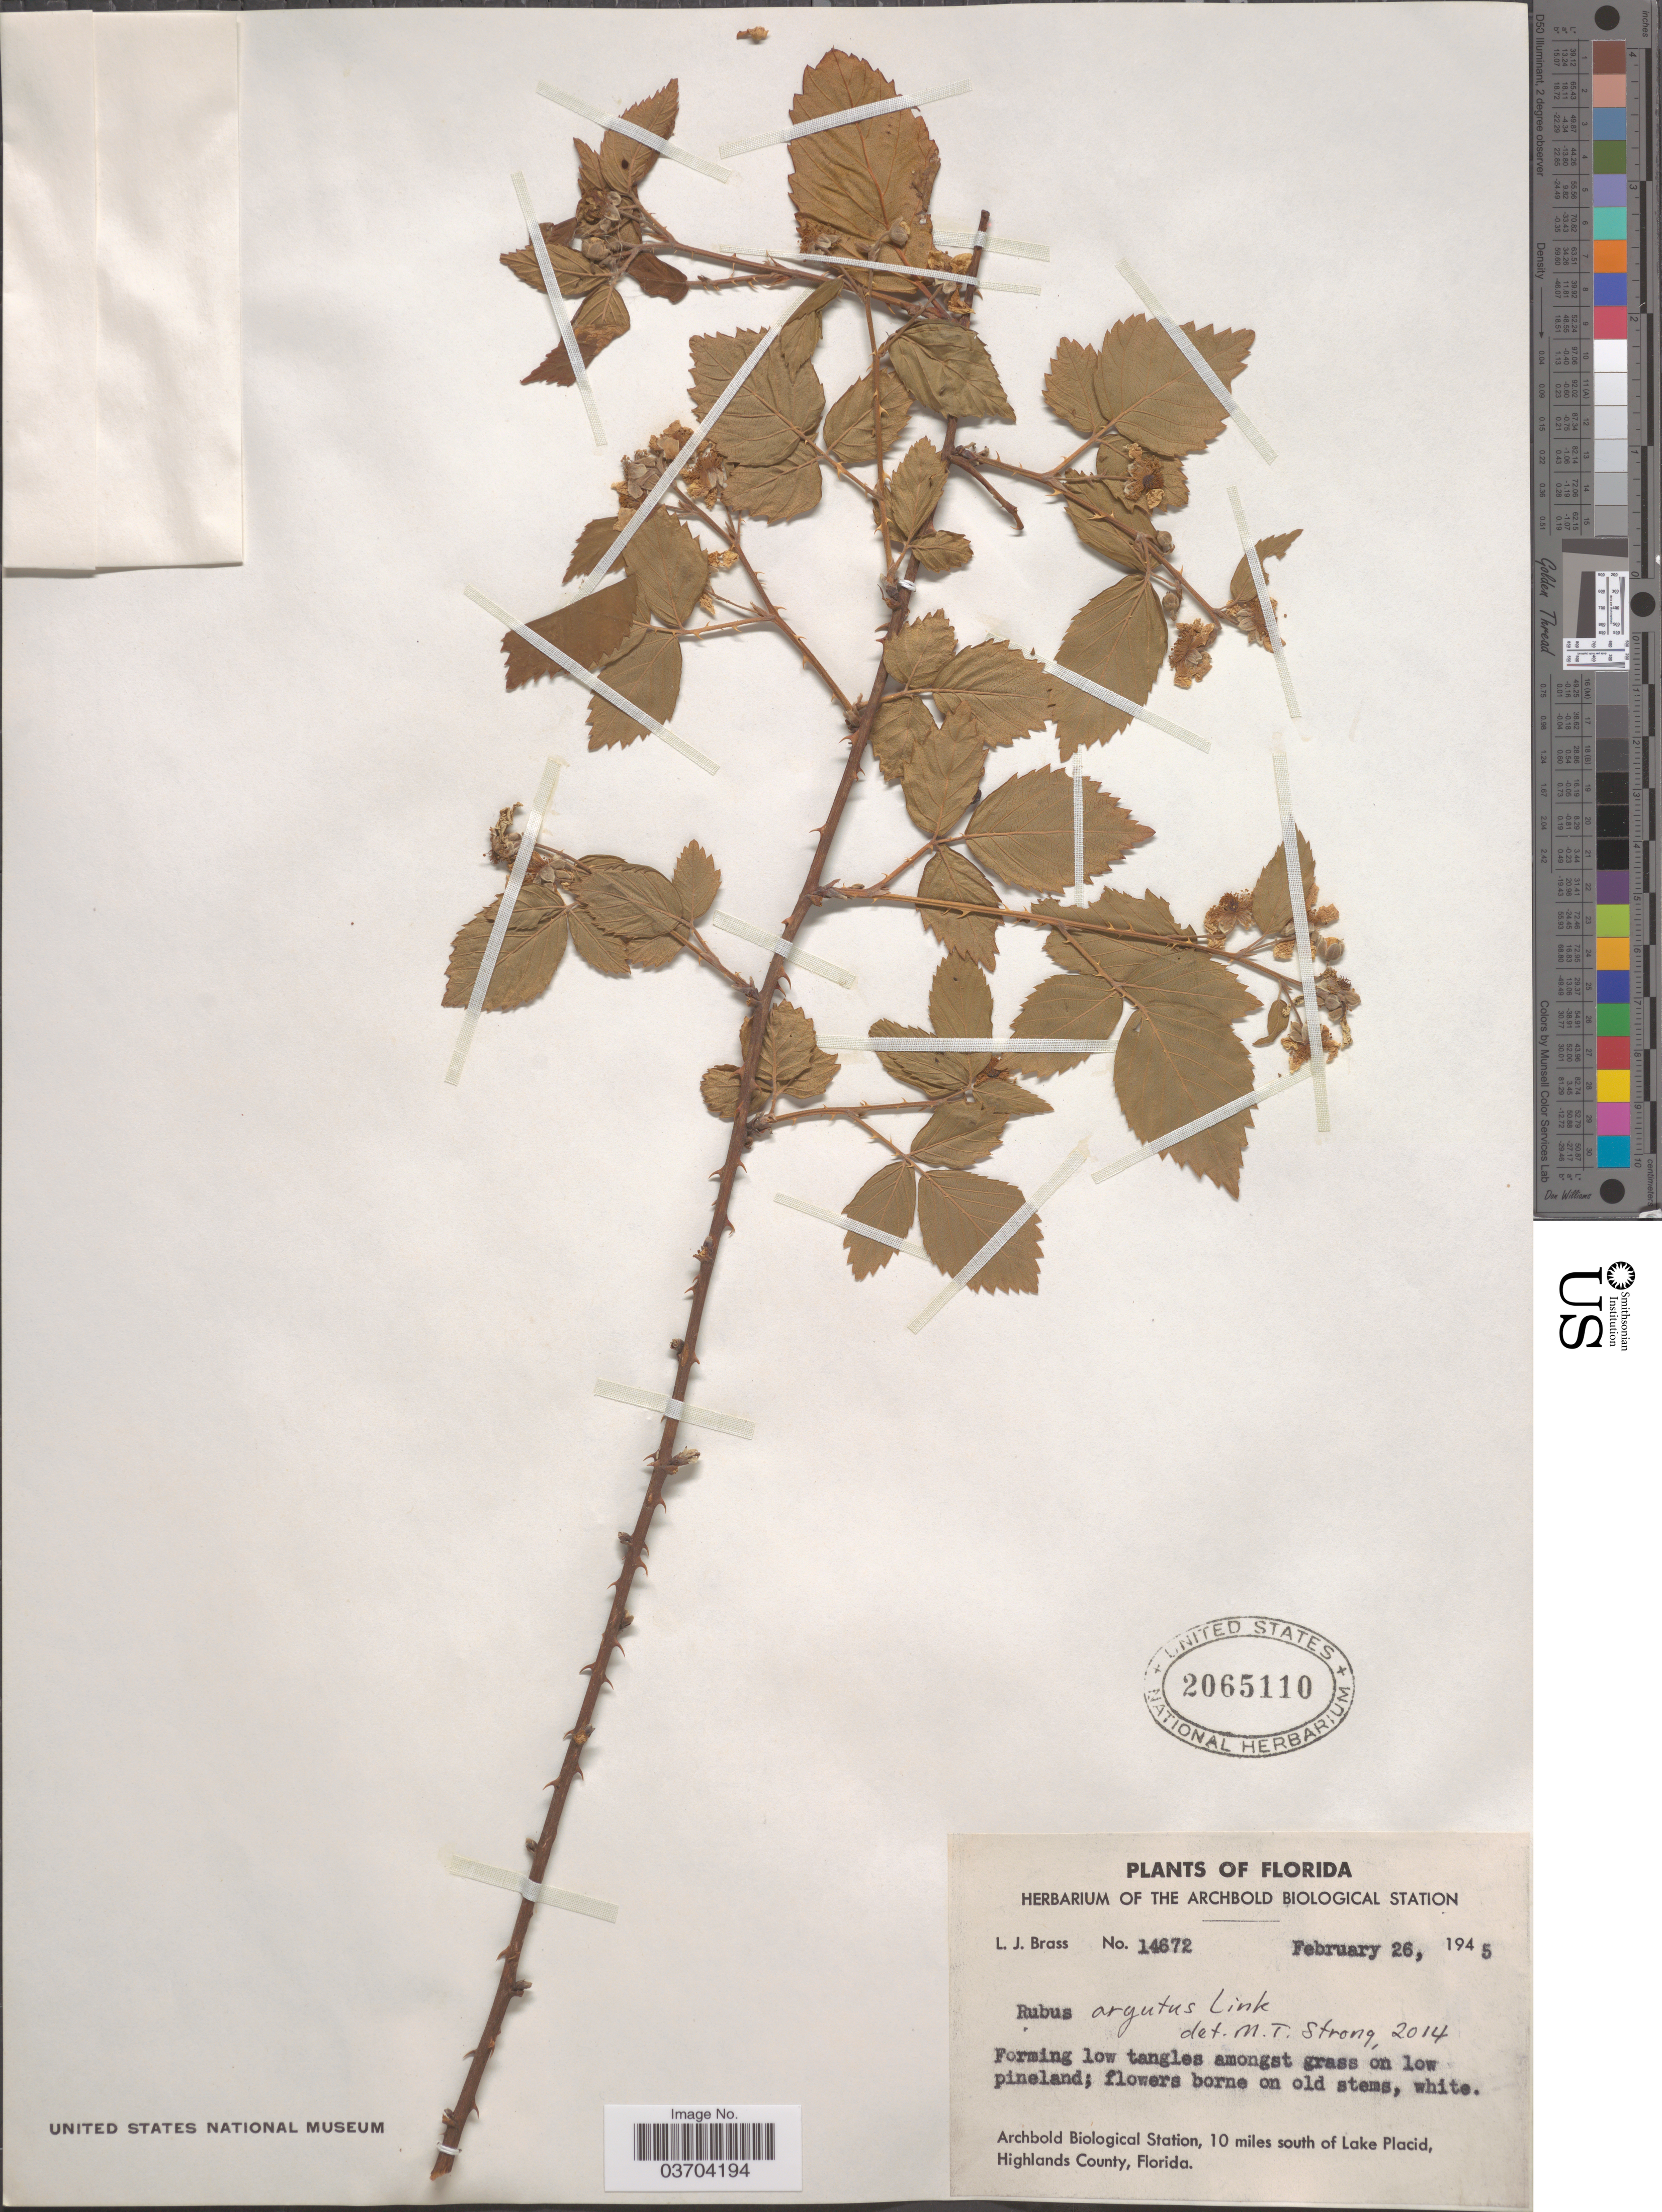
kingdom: Plantae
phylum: Tracheophyta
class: Magnoliopsida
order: Rosales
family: Rosaceae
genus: Rubus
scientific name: Rubus argutus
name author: Link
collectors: L. J. Brass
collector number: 14672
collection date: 1945-02-26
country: United States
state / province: Florida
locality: Archbold Biological Station, 10 miles south of Lake Placid, Highlands County.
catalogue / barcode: US 2065110